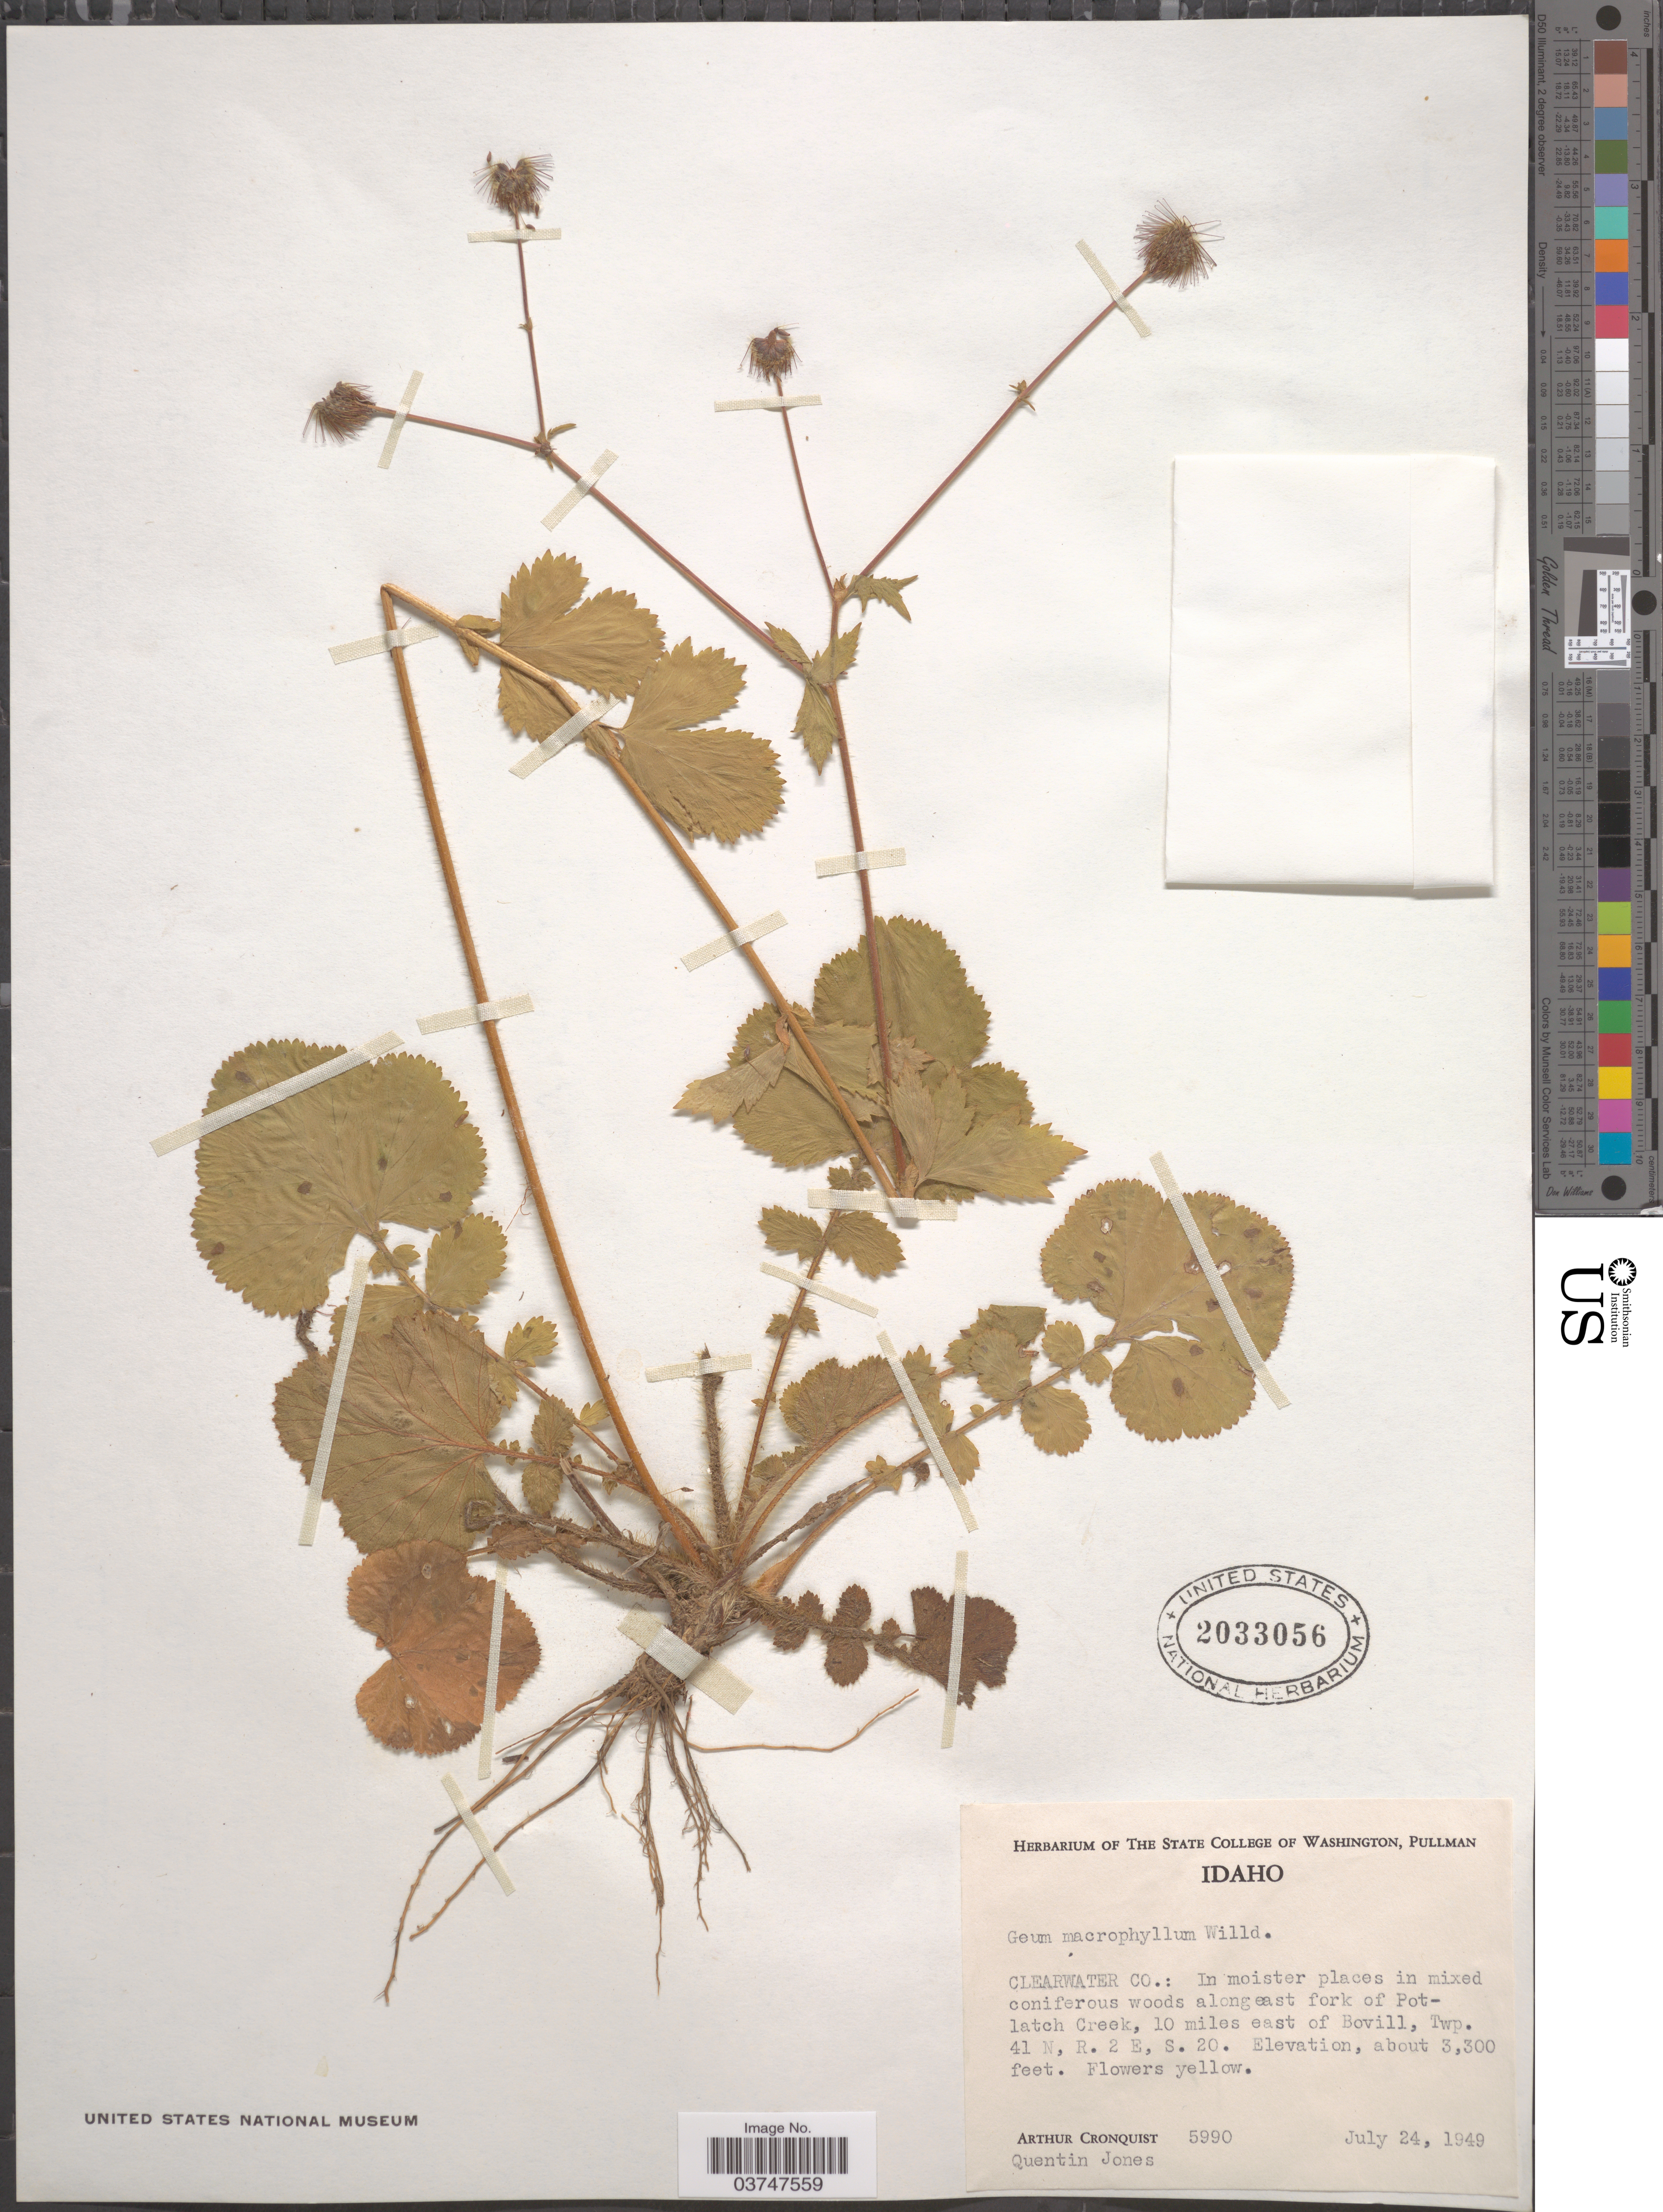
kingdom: Plantae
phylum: Tracheophyta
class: Magnoliopsida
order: Rosales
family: Rosaceae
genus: Geum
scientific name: Geum macrophyllum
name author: Willd.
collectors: A. J. Cronquist & Q. Jones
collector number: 5990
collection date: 1949-07-24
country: United States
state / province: Idaho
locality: Clearwater Co.: In moister places in mixed coniferious woods along east fork of Potlatch Creek, 10 miles east of Bovill, Twp. 41 N, R. 2 E, S. 20.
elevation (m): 1006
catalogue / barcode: US 2033056